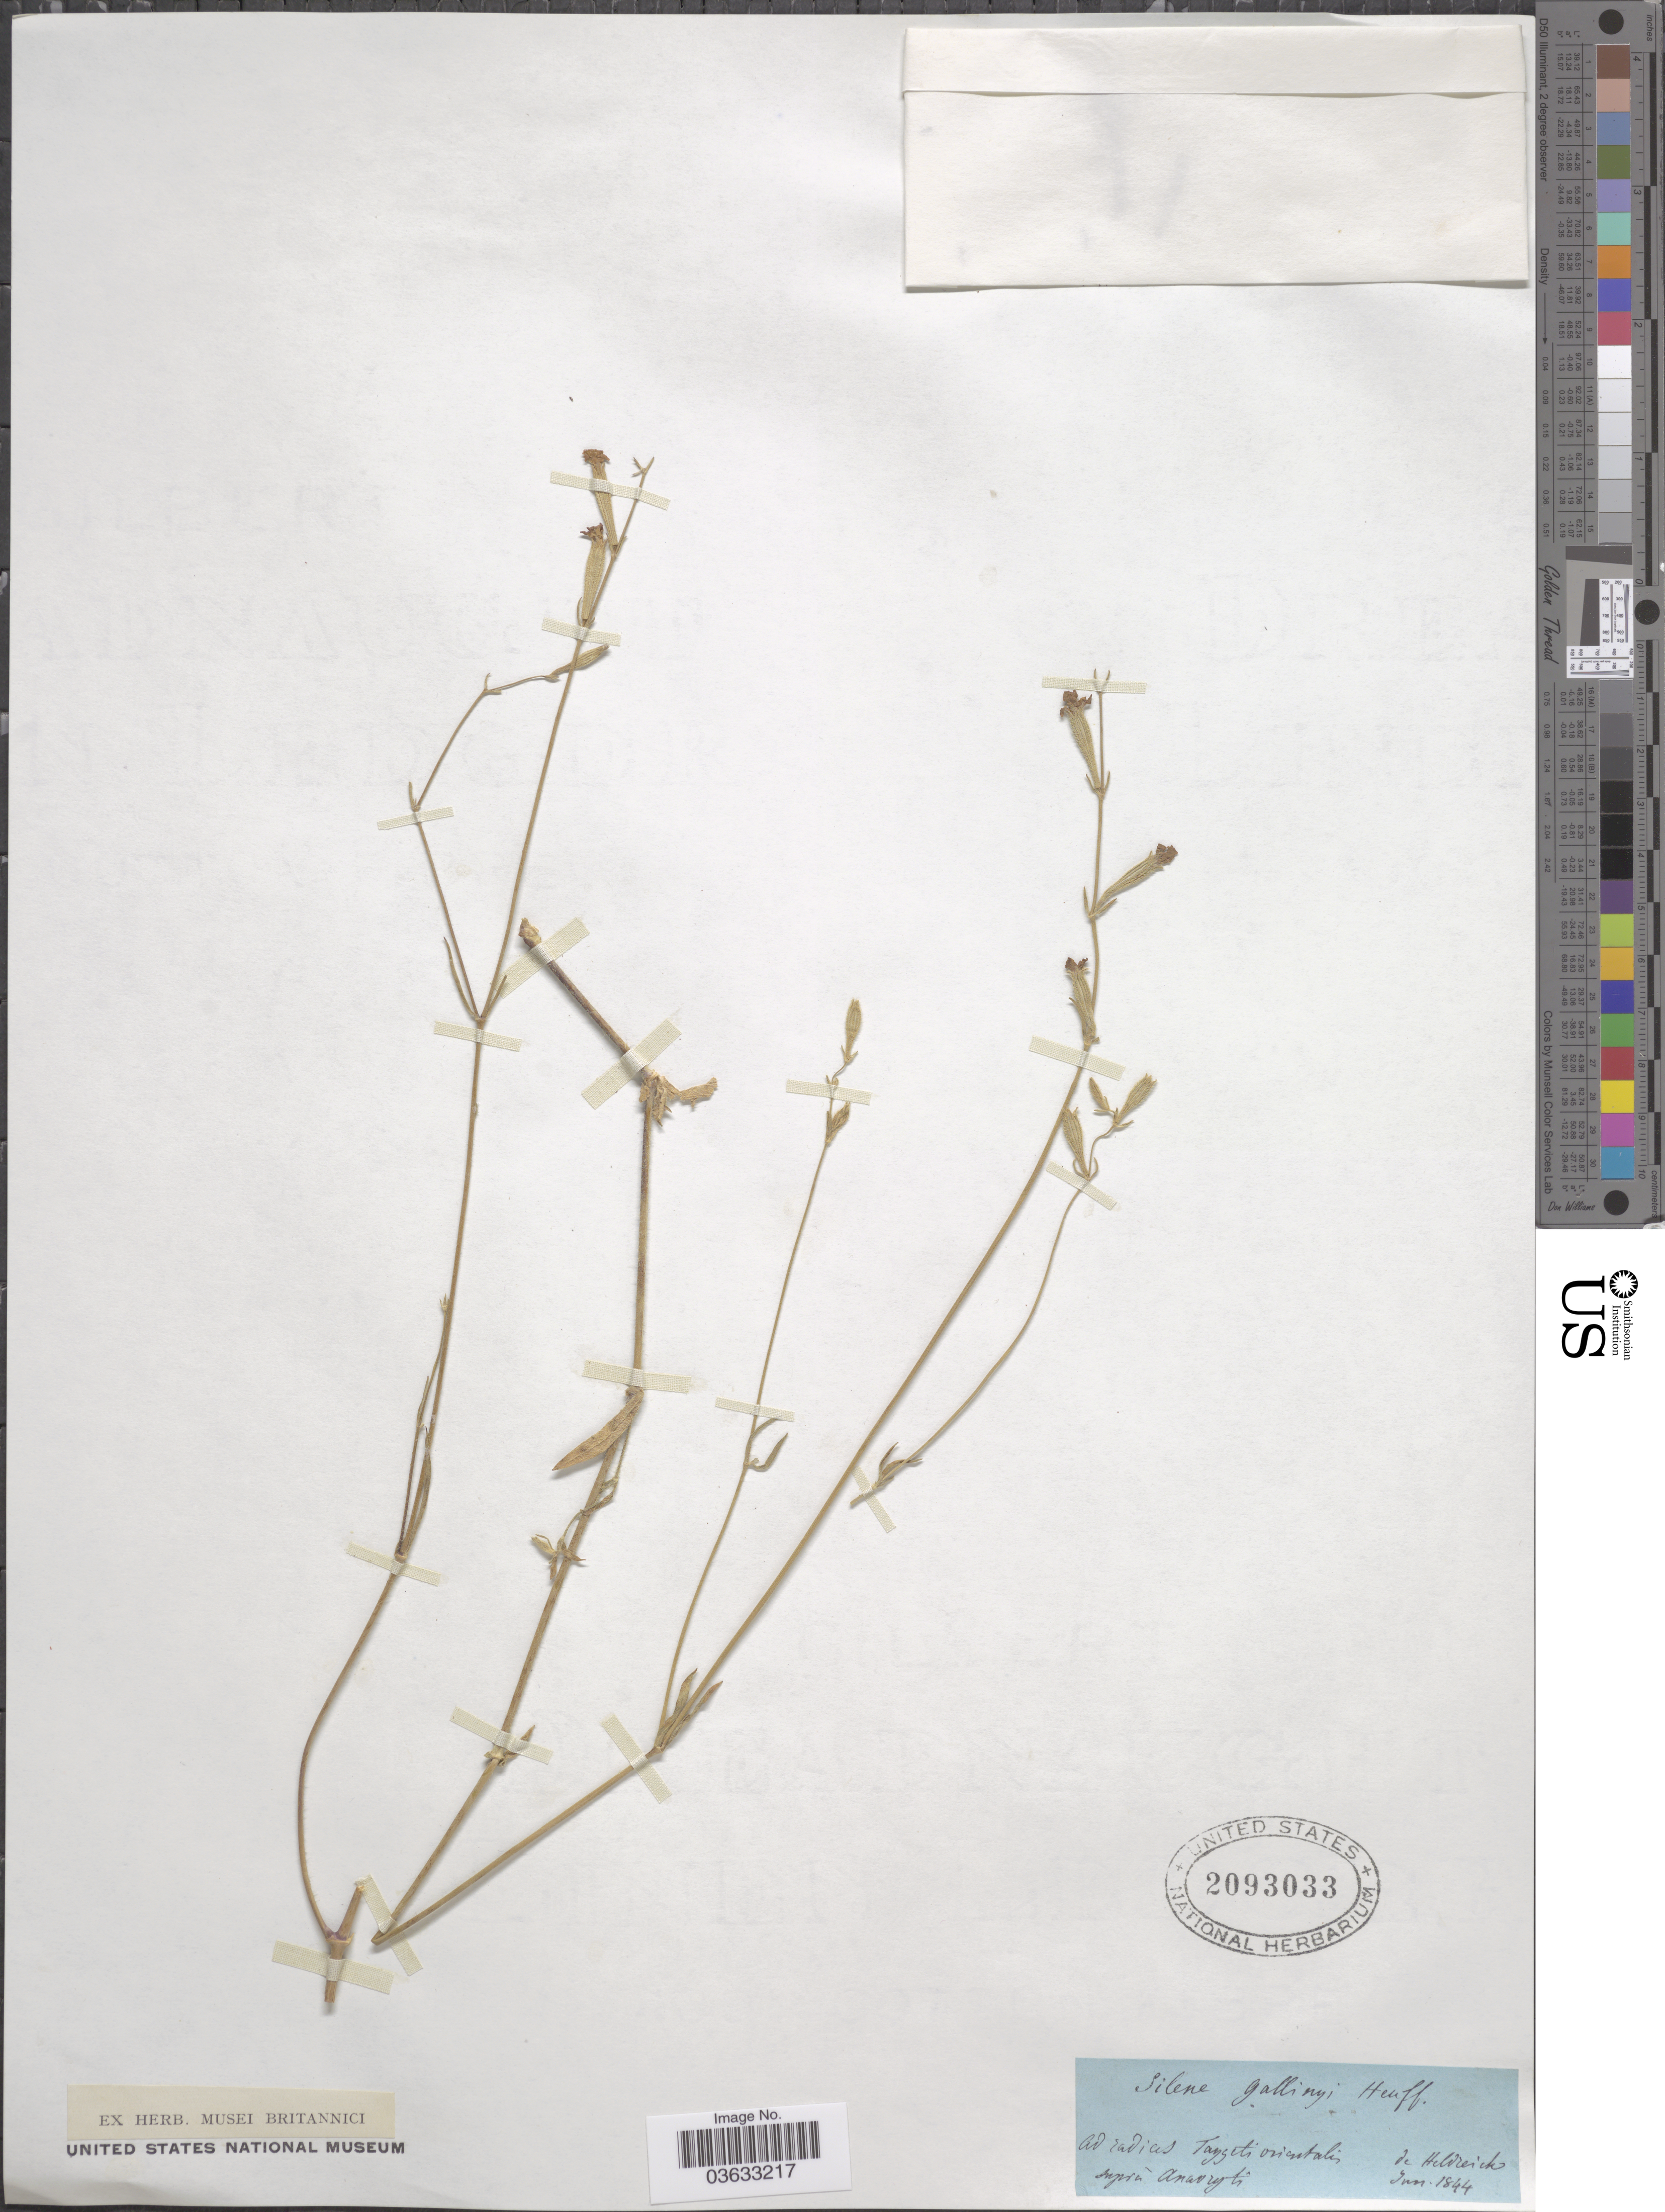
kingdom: Plantae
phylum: Tracheophyta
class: Magnoliopsida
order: Caryophyllales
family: Caryophyllaceae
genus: Silene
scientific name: Silene gallinyi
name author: Heuff. ex Rchb.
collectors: -. De Heldreich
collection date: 1844-06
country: Greece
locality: Ad radias Taygeti orientalis supra Anavryti.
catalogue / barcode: US 2093033